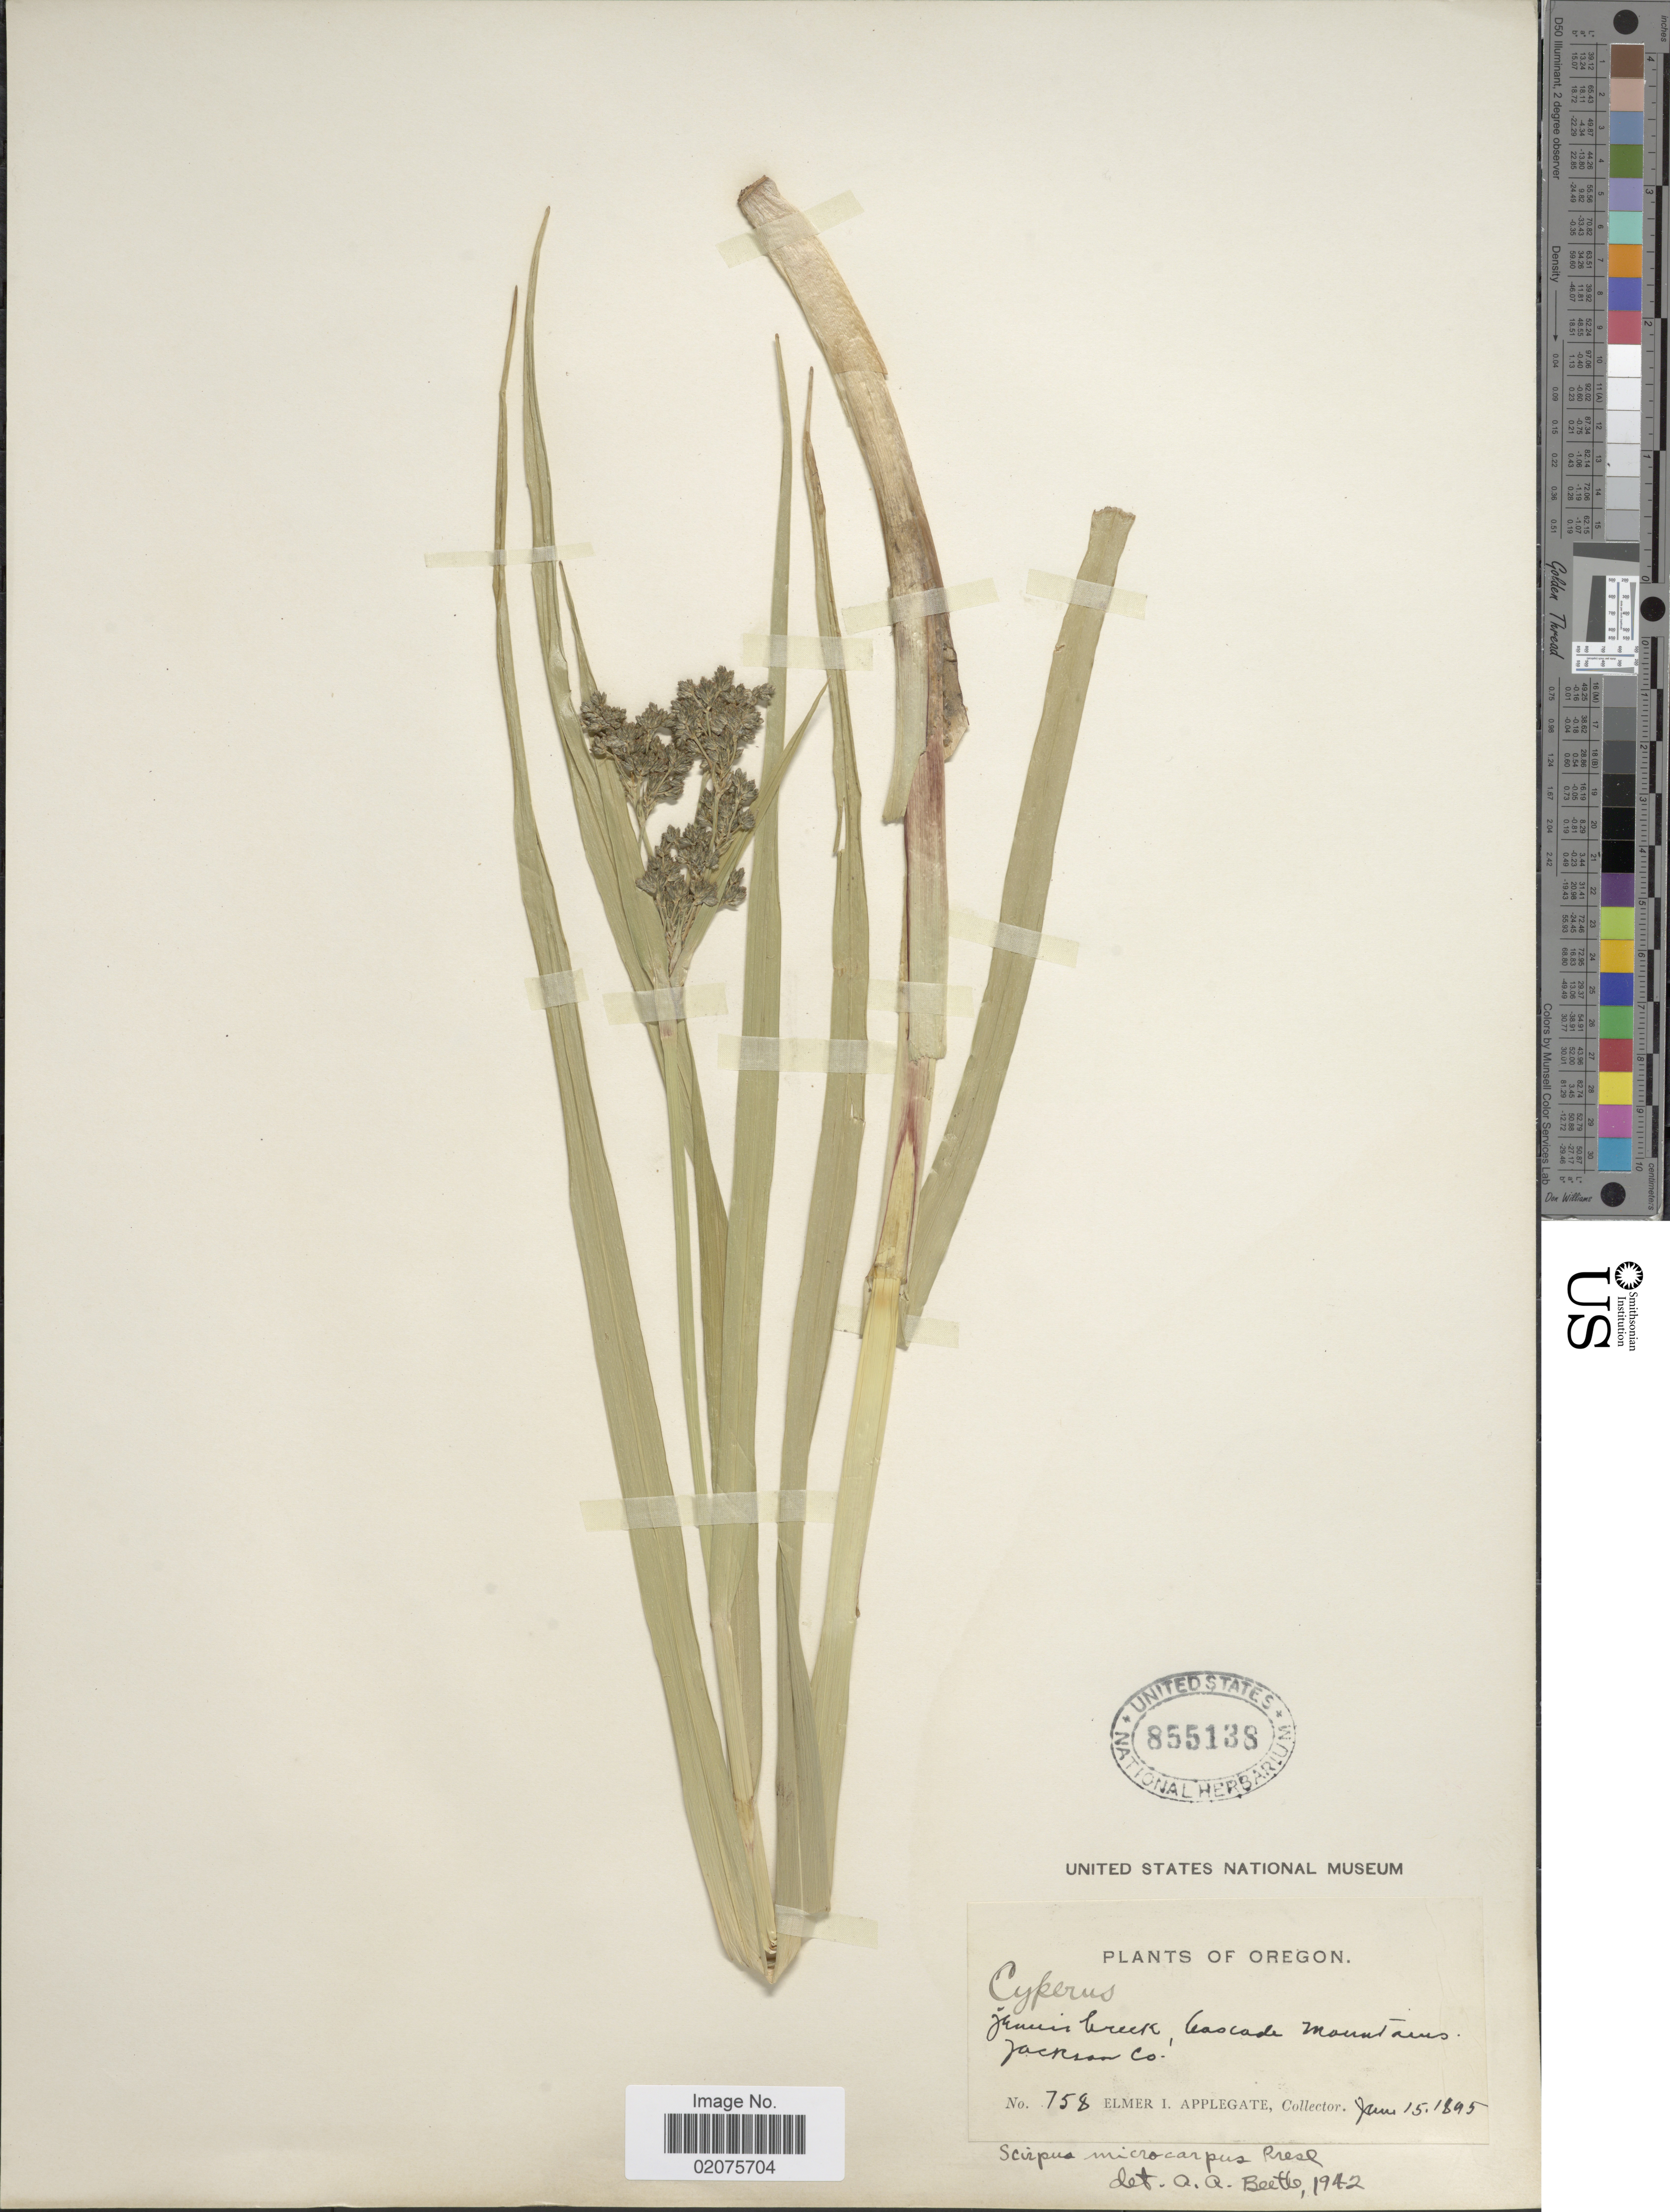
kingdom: Plantae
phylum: Tracheophyta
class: Liliopsida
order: Poales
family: Cyperaceae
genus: Scirpus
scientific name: Scirpus microcarpus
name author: J. Presl & C. Presl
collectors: E. I. Applegate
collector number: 758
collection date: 1895-01-15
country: United States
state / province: Oregon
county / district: Jackson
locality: Jennis [interpreted] Creek, Cascade Mountains. Jackson Co.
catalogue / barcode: US 855138